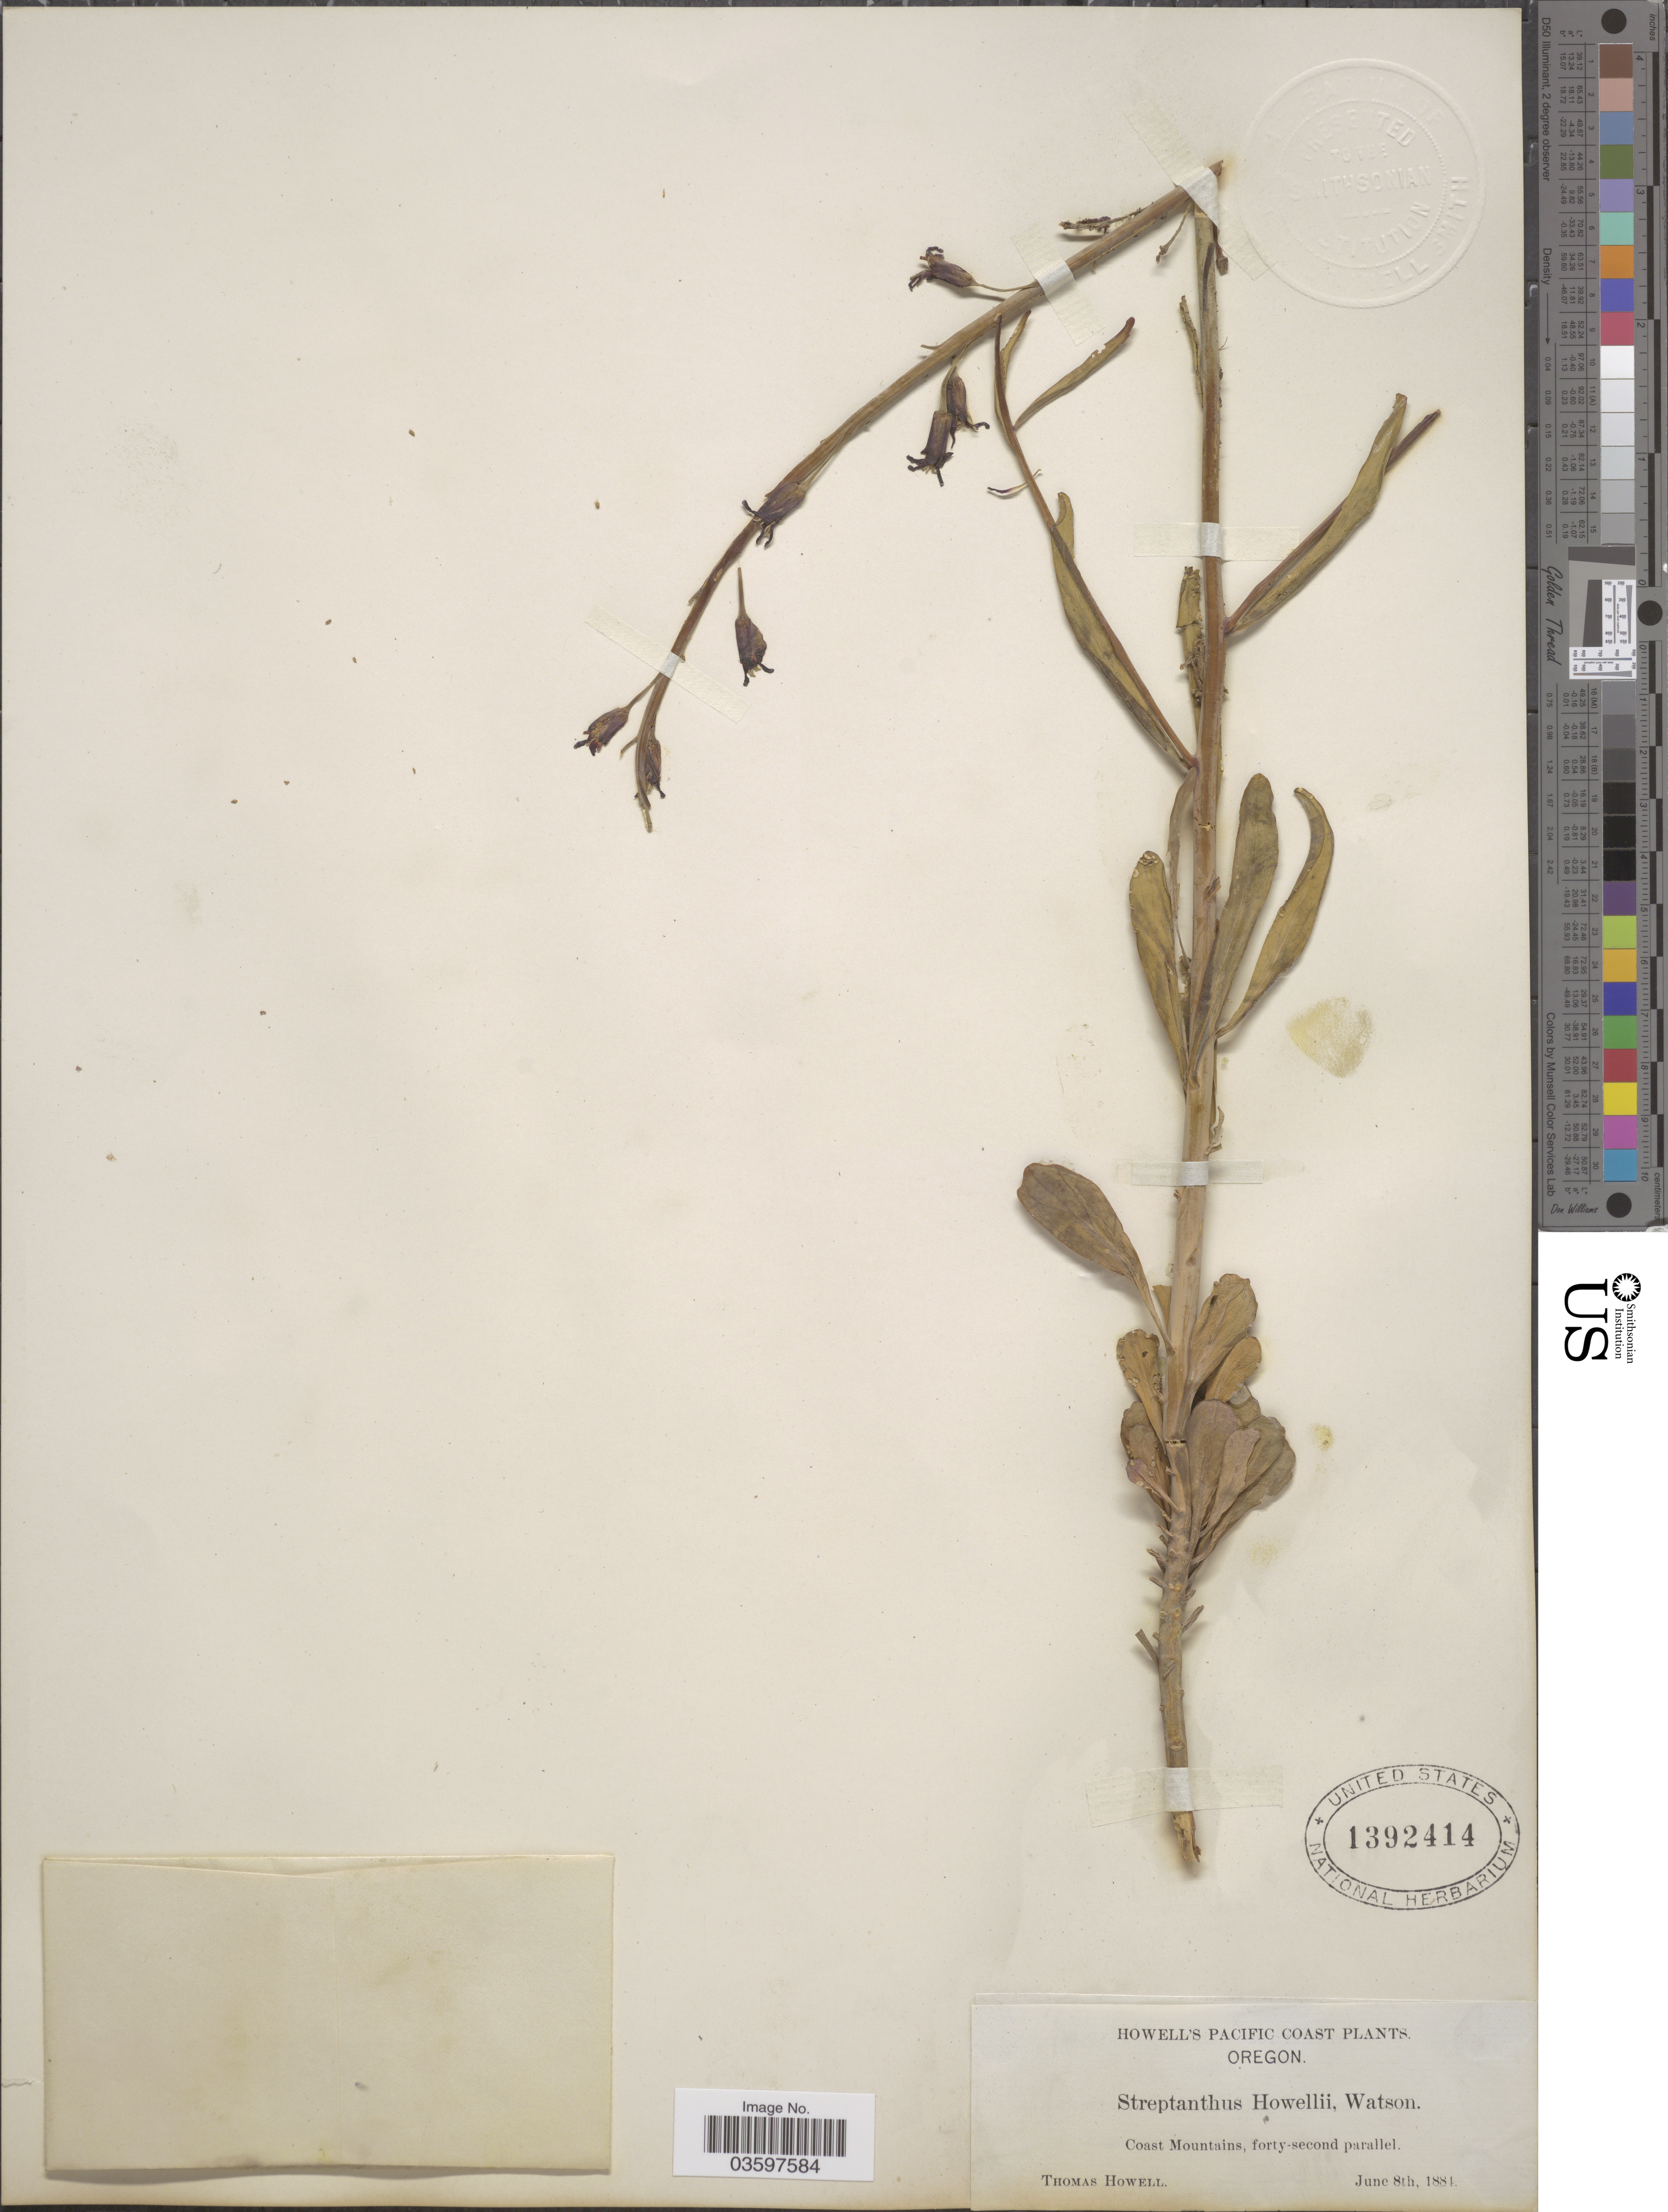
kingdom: Plantae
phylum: Tracheophyta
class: Magnoliopsida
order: Brassicales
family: Brassicaceae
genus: Streptanthus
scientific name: Streptanthus howellii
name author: S. Watson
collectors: T. Howell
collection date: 1881-06-08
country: United States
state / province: Oregon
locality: Howell's Pacific Coast. Coast Mountains, forty-second parallel.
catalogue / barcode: US 1392414